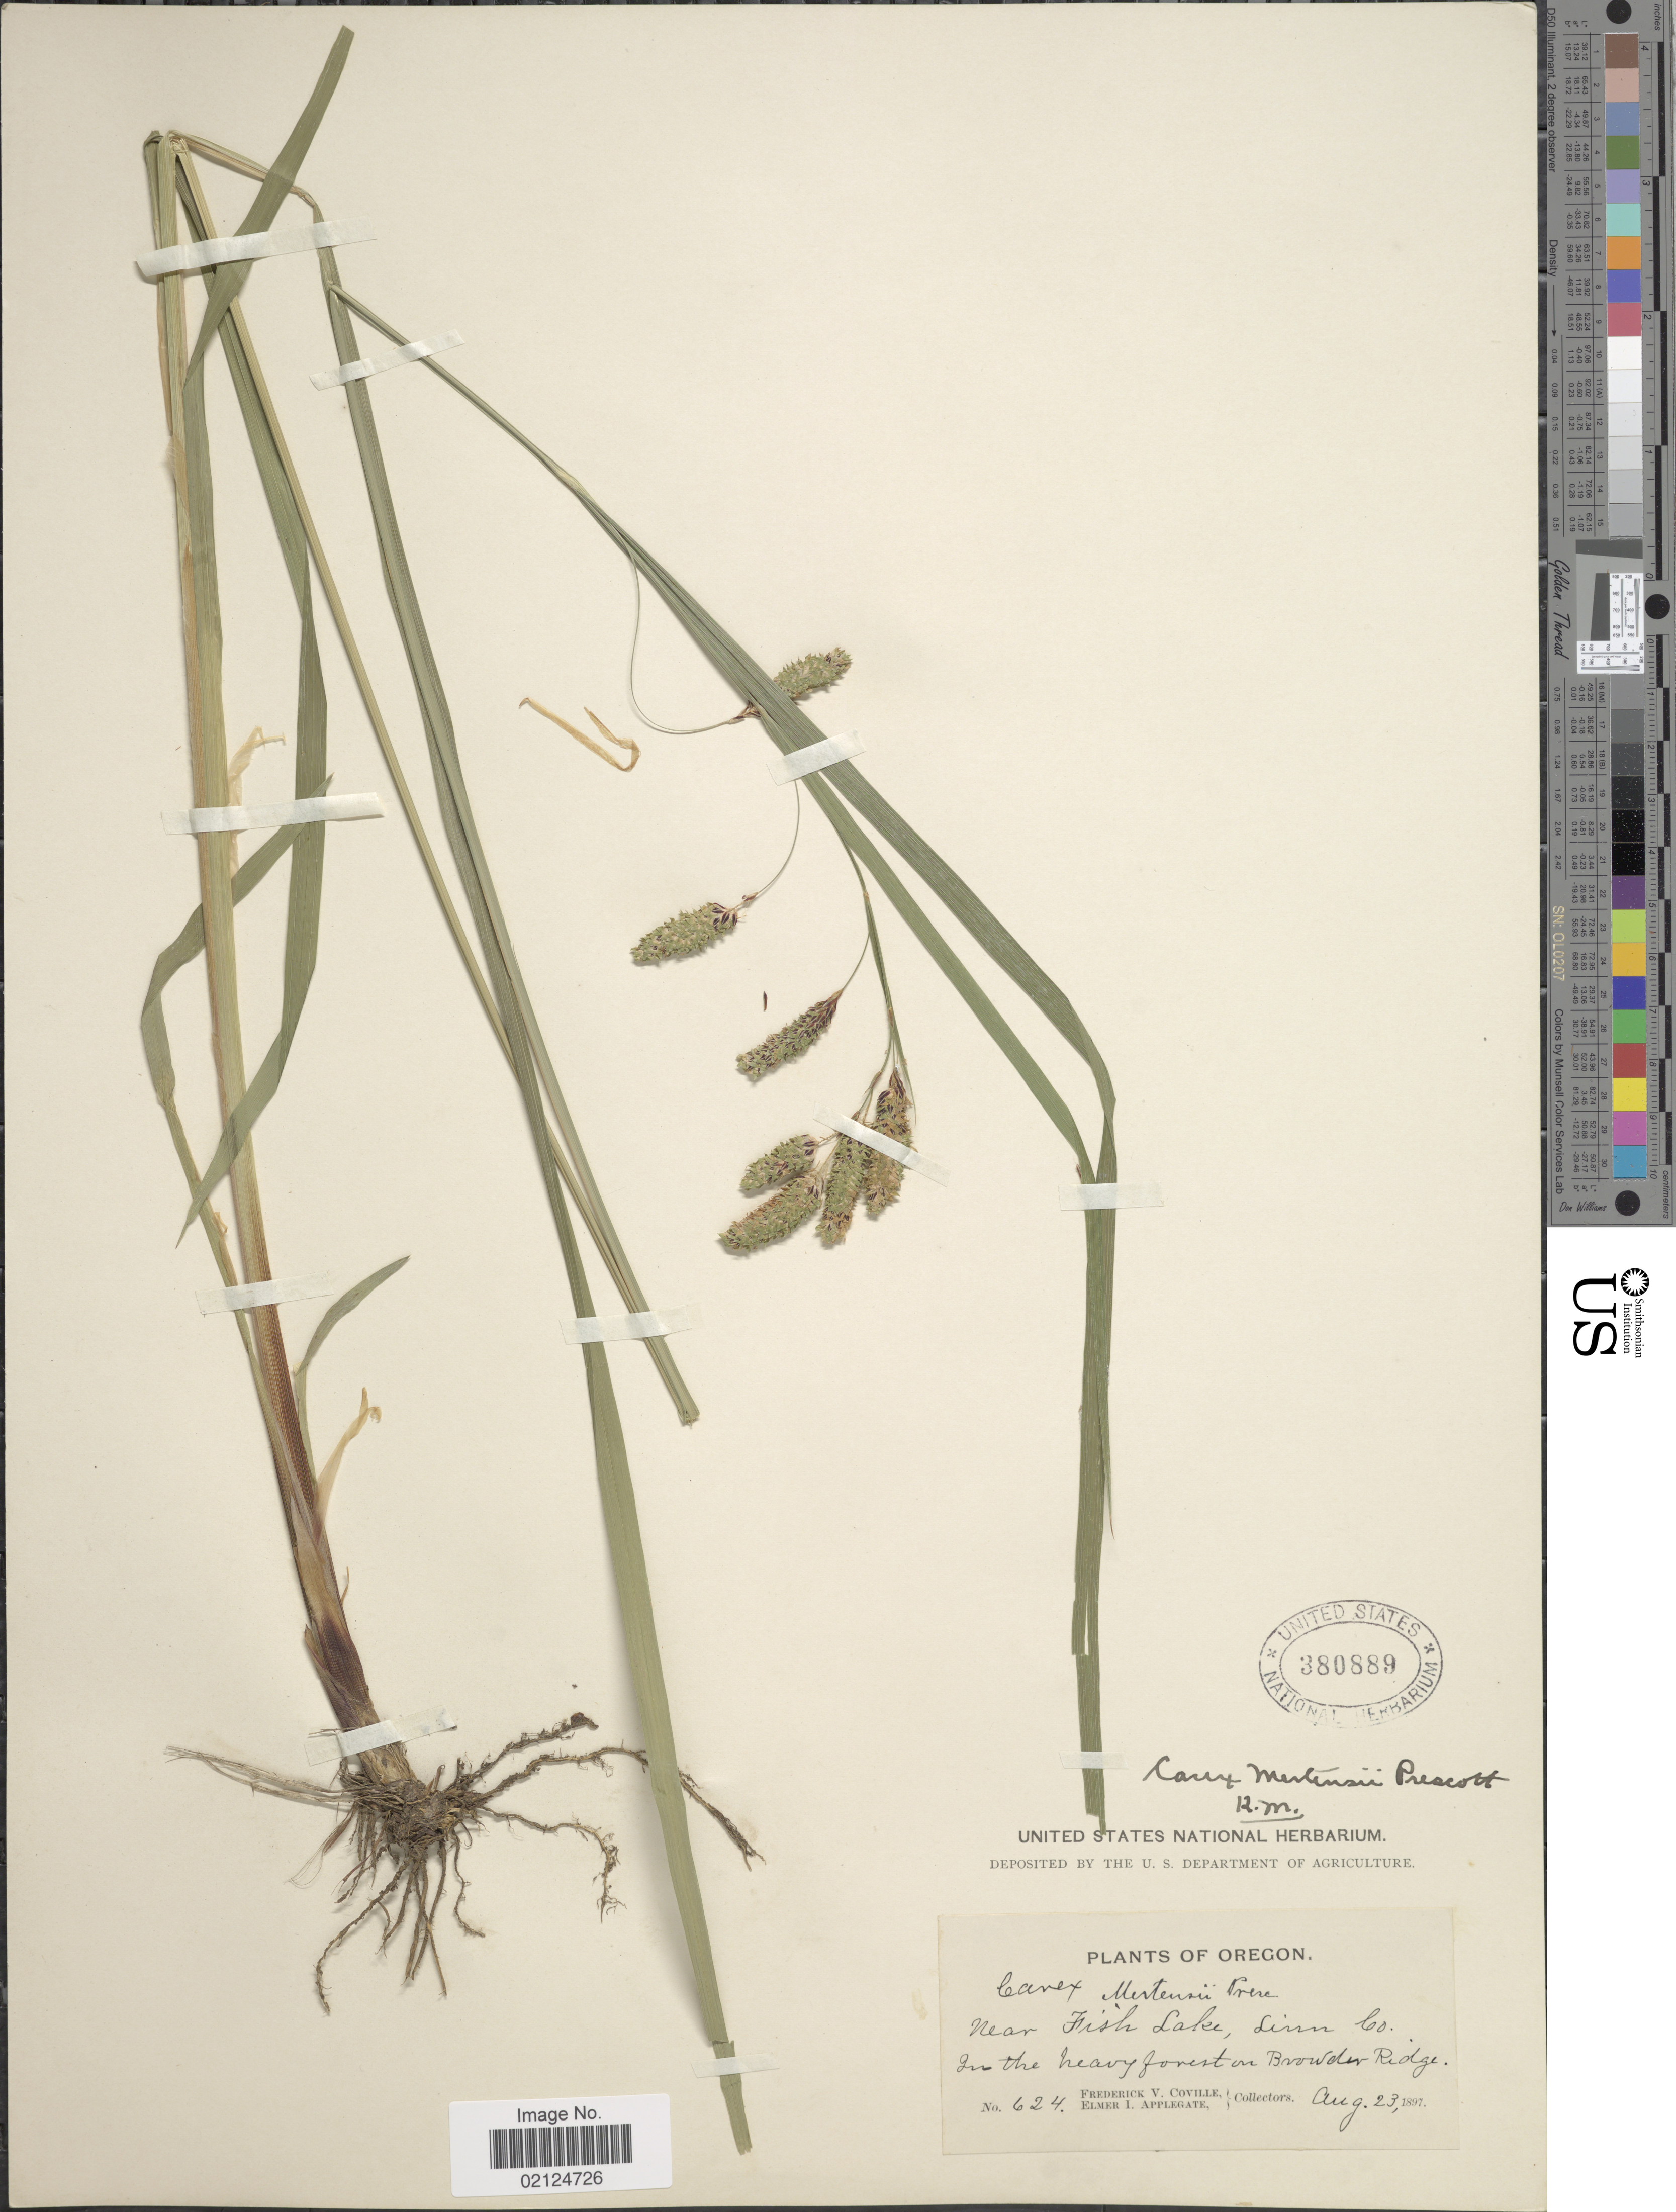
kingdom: Plantae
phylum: Tracheophyta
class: Liliopsida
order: Poales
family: Cyperaceae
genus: Carex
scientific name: Carex mertensii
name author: J.D. Prescott ex Bong.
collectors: F. V. Coville & E. I. Applegate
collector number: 624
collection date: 1897-08-23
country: United States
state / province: Oregon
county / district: Linn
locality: Near Fish Lake, Linn Co. In the heavy forest on Browder Ridge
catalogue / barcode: US 380889